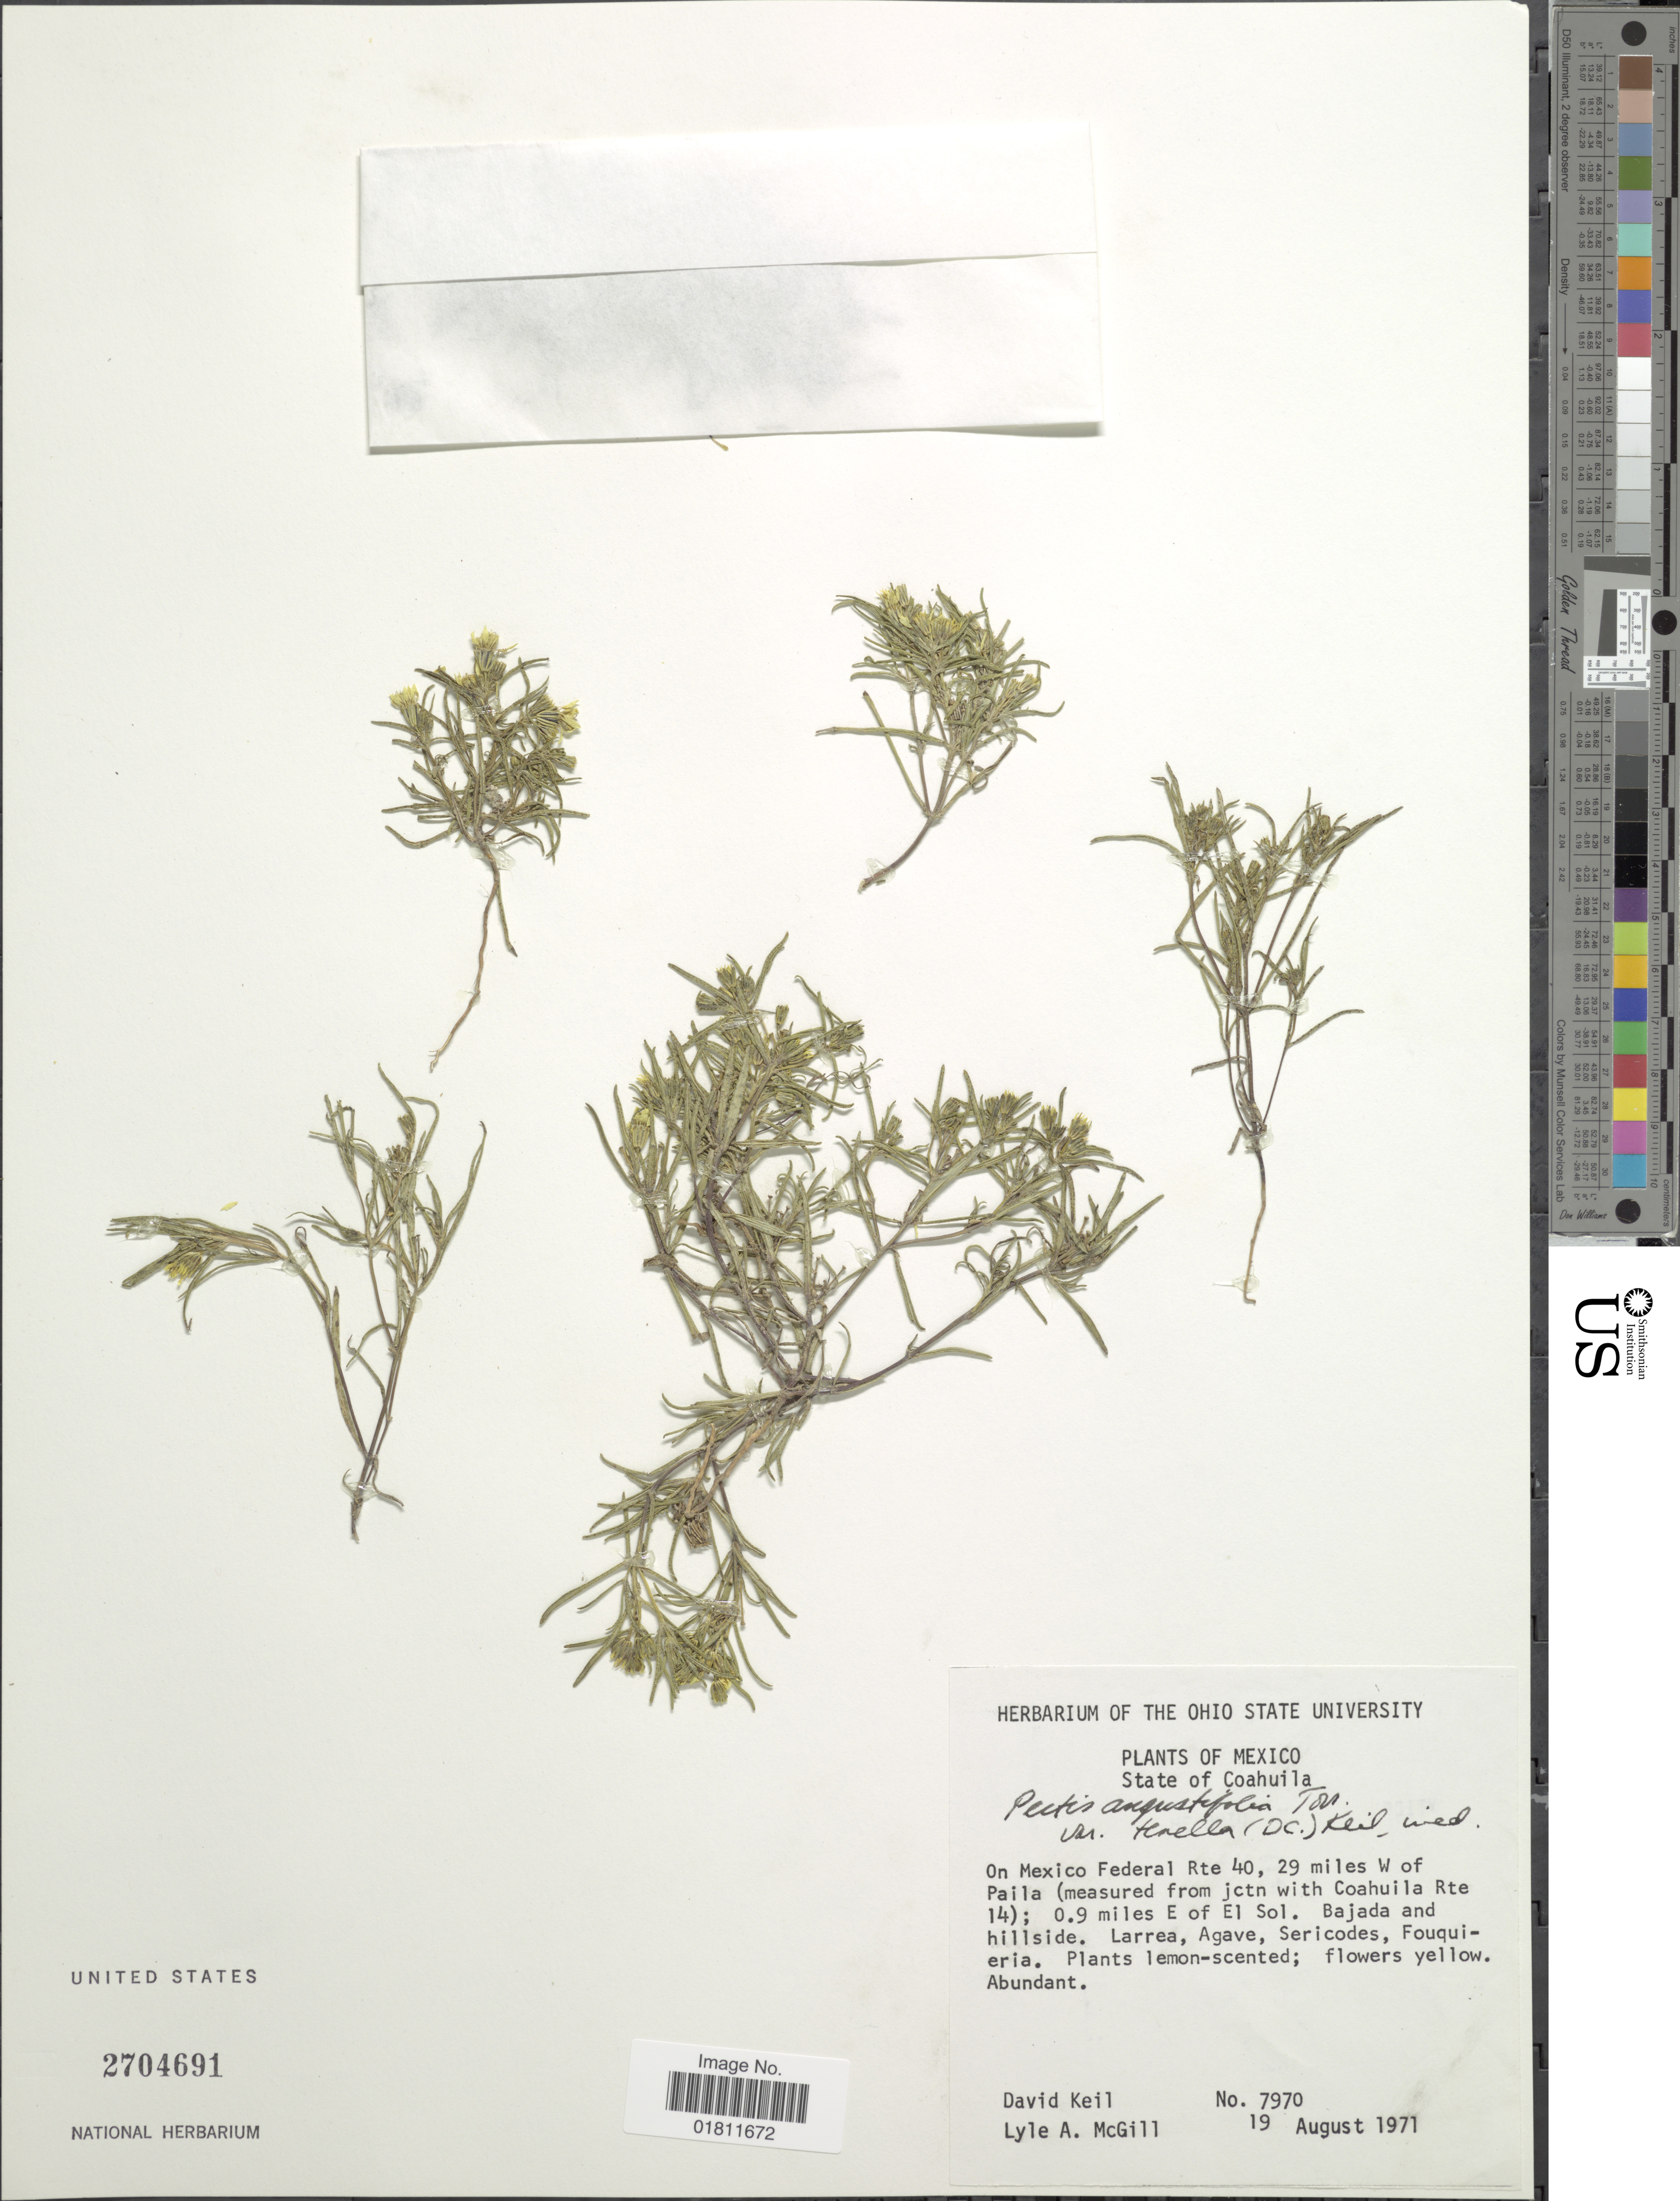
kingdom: Plantae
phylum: Tracheophyta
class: Magnoliopsida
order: Asterales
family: Asteraceae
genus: Pectis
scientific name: Pectis angustifolia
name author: Torr.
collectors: D. J. Keil & L. McGill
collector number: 7970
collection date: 1971-08-19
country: Mexico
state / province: Coahuila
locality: Mexico. State of Coahuila. On Mexico Federal Rte 40, 29 miles W of Paila (measured from jctn with Coahuila Rte 14).; 0.9 miles E of El Sol. Bajada and hillside.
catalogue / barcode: US 2704691